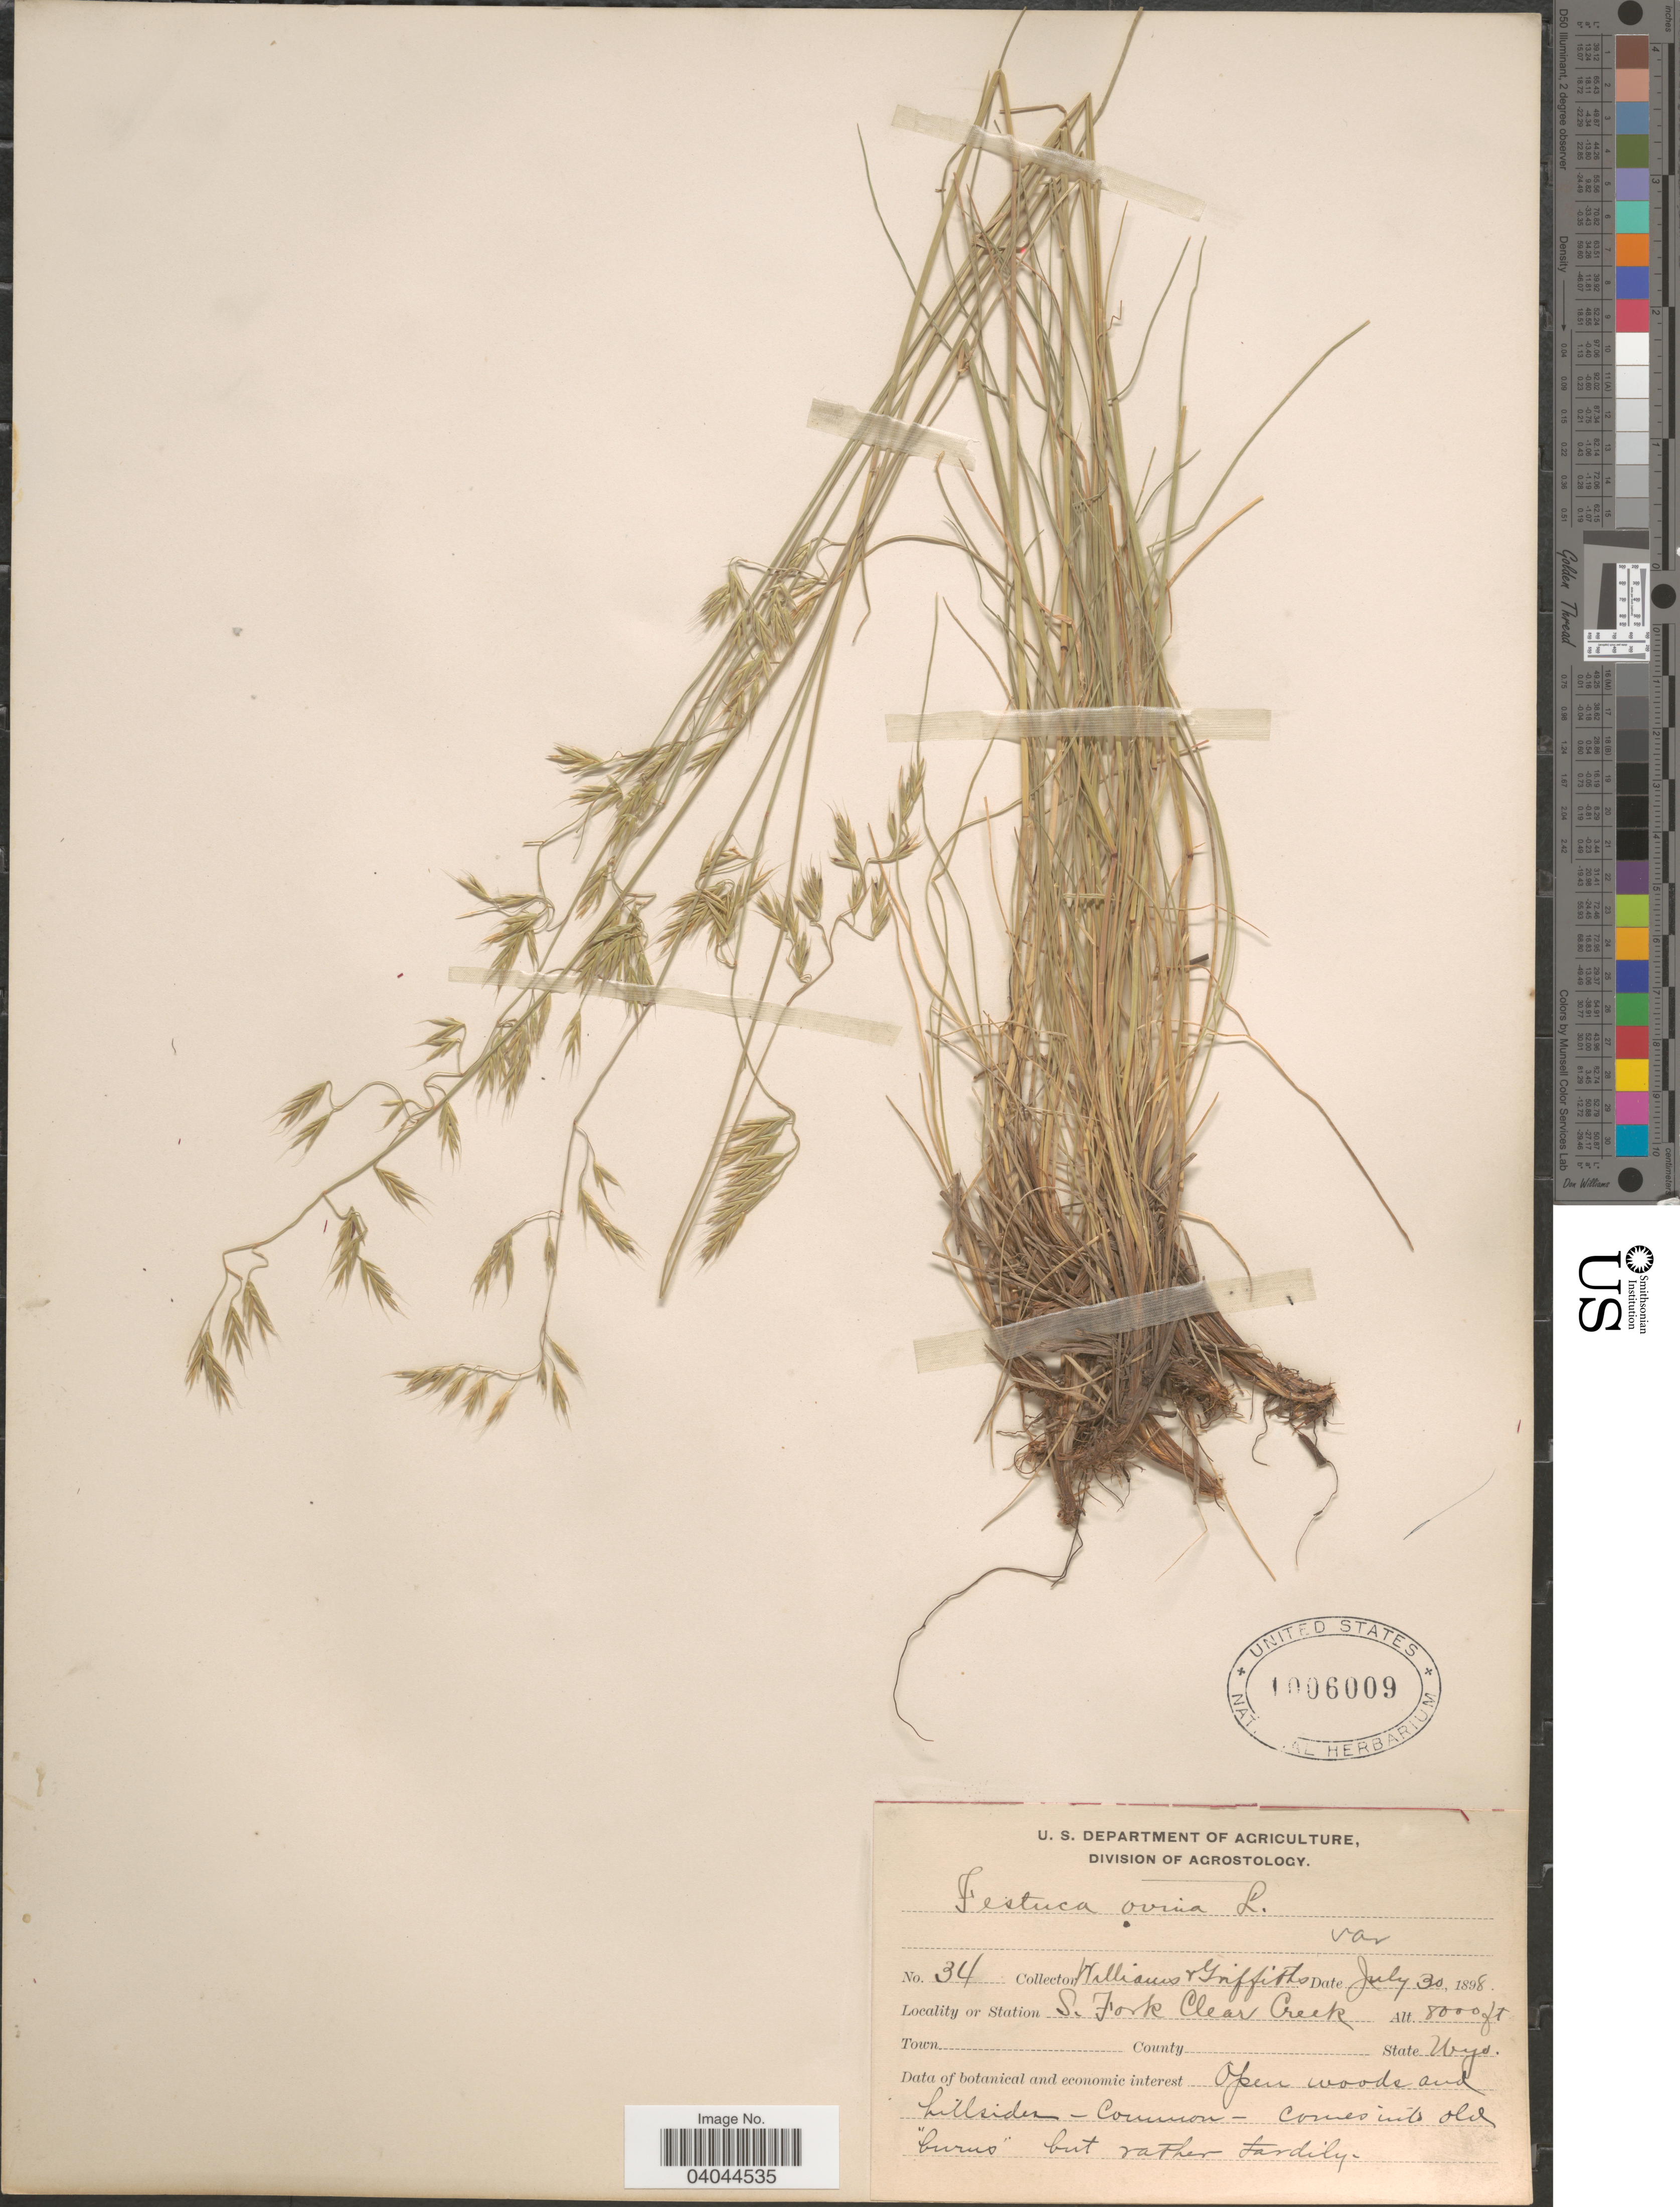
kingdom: Plantae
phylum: Tracheophyta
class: Liliopsida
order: Poales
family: Poaceae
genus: Festuca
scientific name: Festuca ovina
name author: L.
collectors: -- Williams & -- Griffiths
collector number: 34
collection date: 1898-07-30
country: United States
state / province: Wyoming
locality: Station S. Fork Clear Creek.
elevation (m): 2438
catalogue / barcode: US 1006009